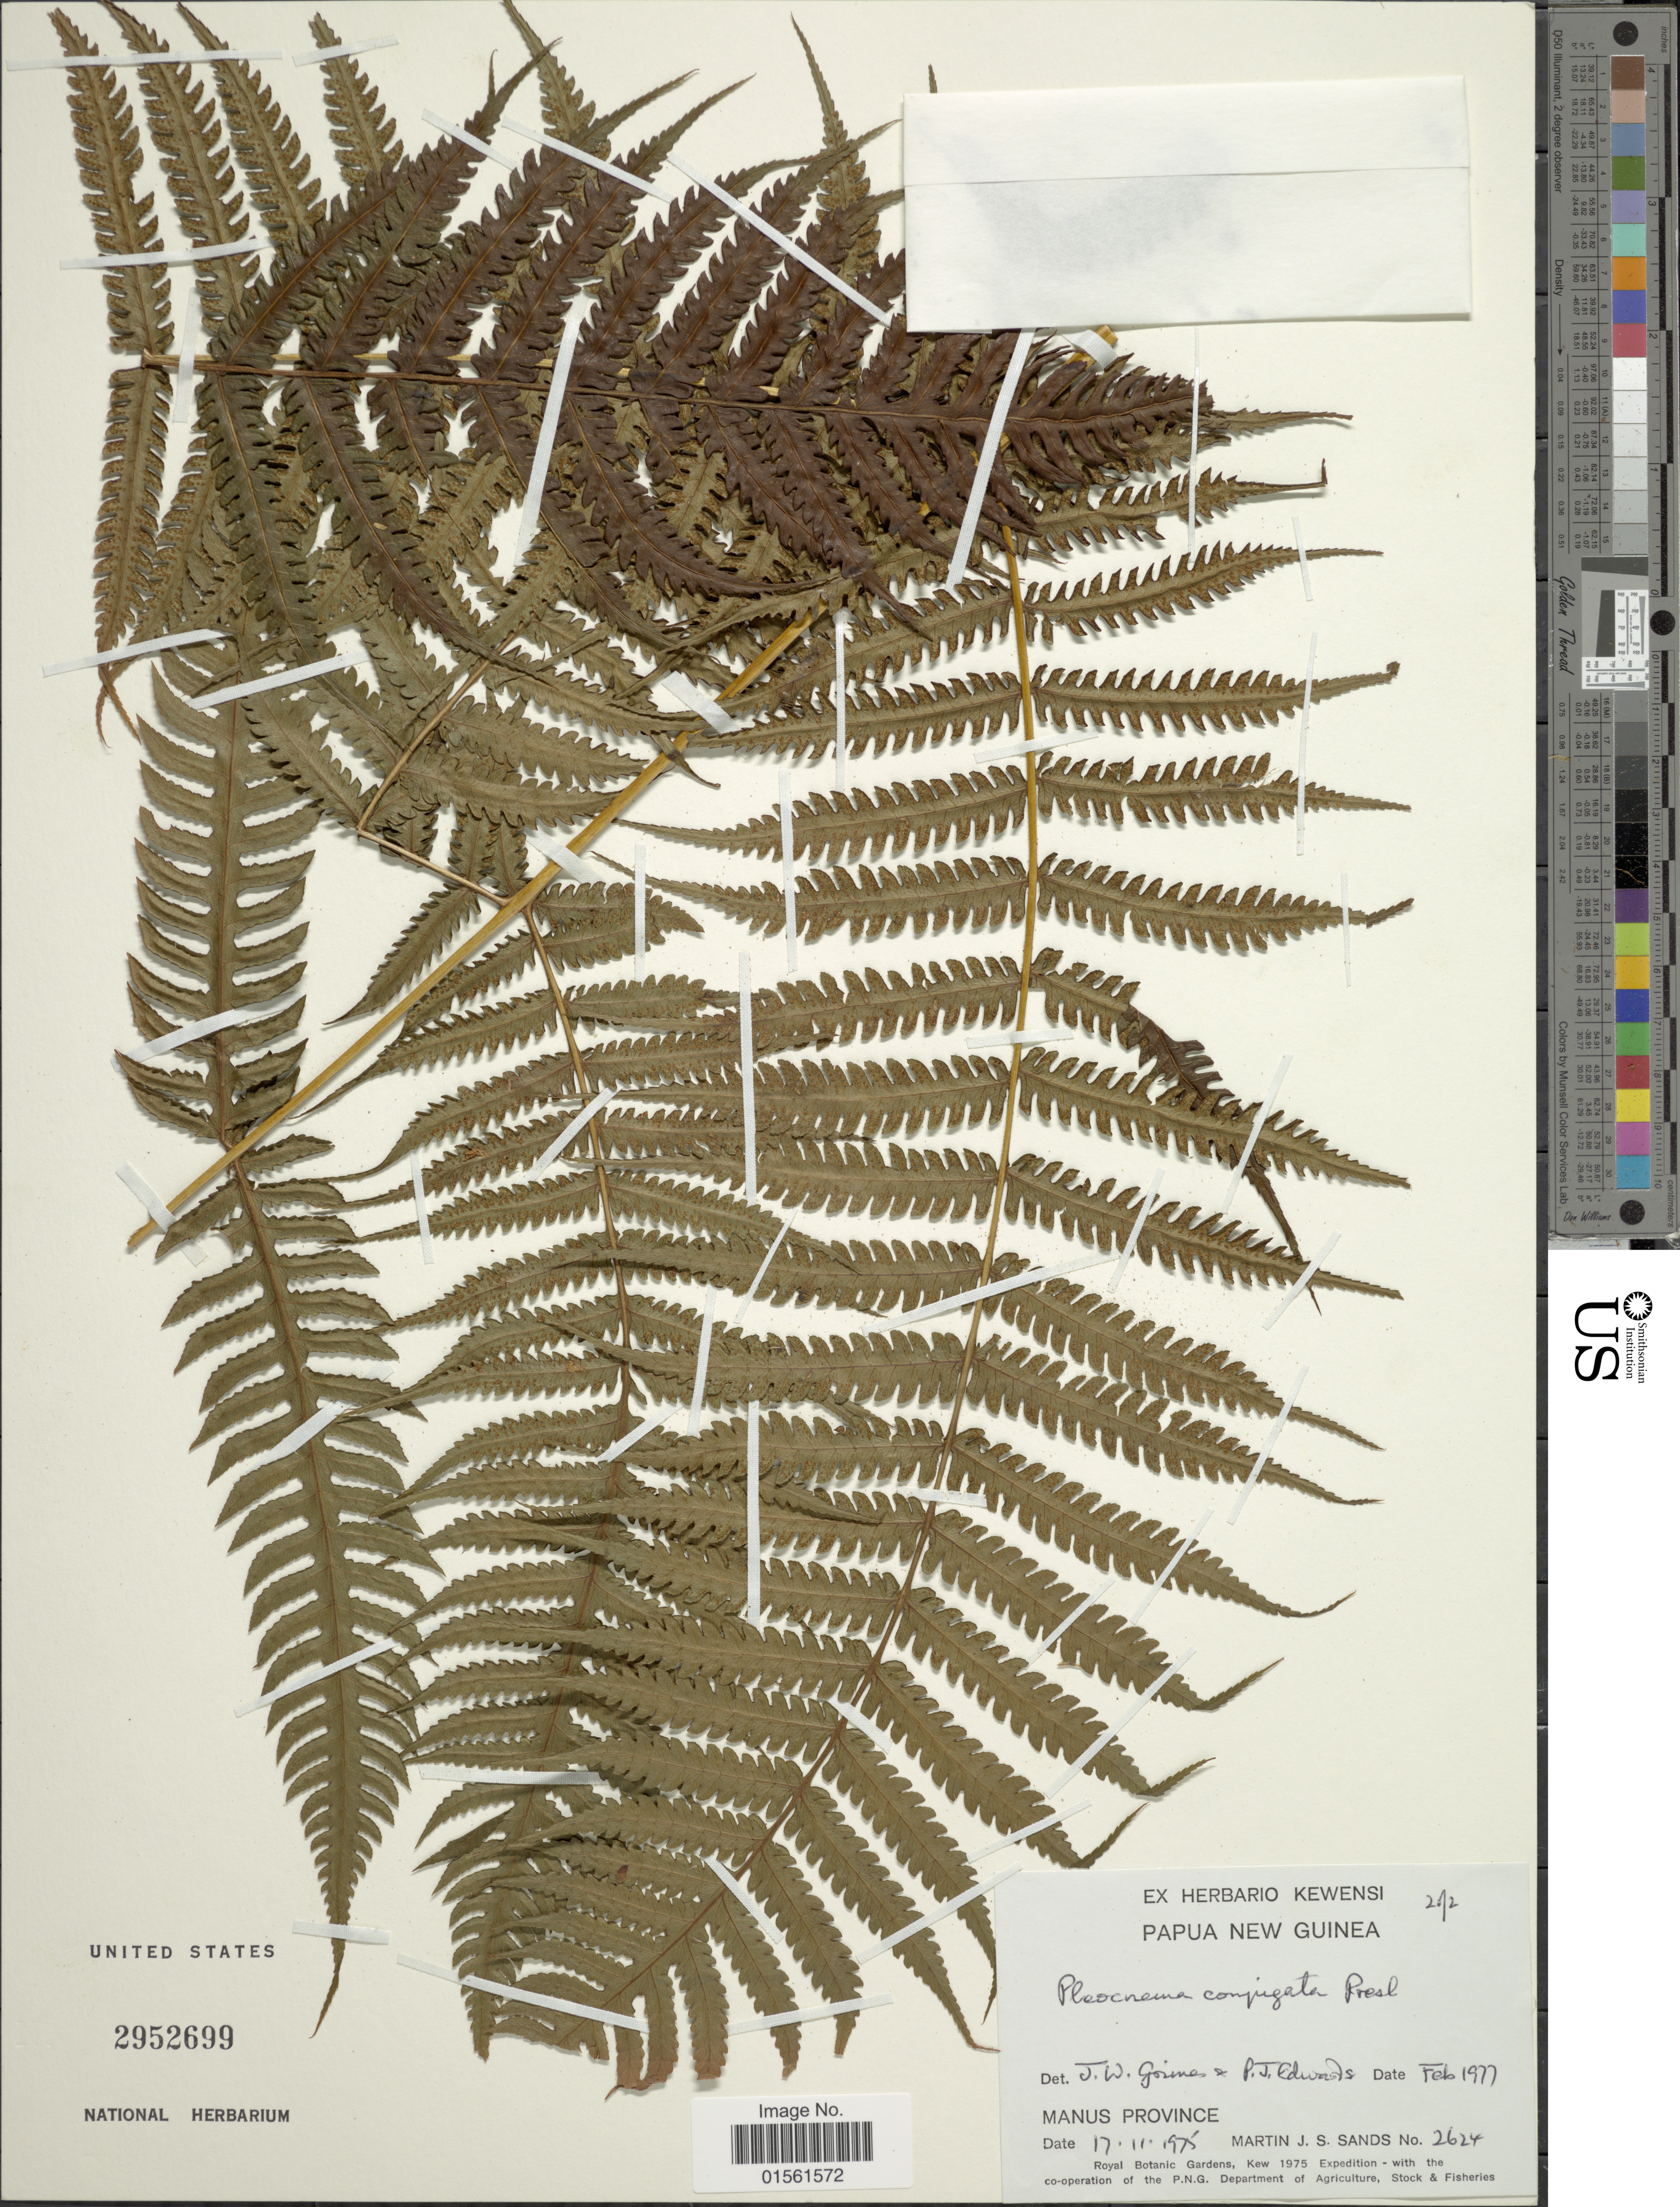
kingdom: Plantae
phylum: Tracheophyta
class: Polypodiopsida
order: Polypodiales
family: Dryopteridaceae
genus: Pleocnemia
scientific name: Pleocnemia conjugata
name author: (Blume) C. Presl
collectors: M. Sands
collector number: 2624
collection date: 1975-11-17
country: Papua New Guinea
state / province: Manus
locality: Papua New Guinea. Manus Province.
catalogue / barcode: US 2952699